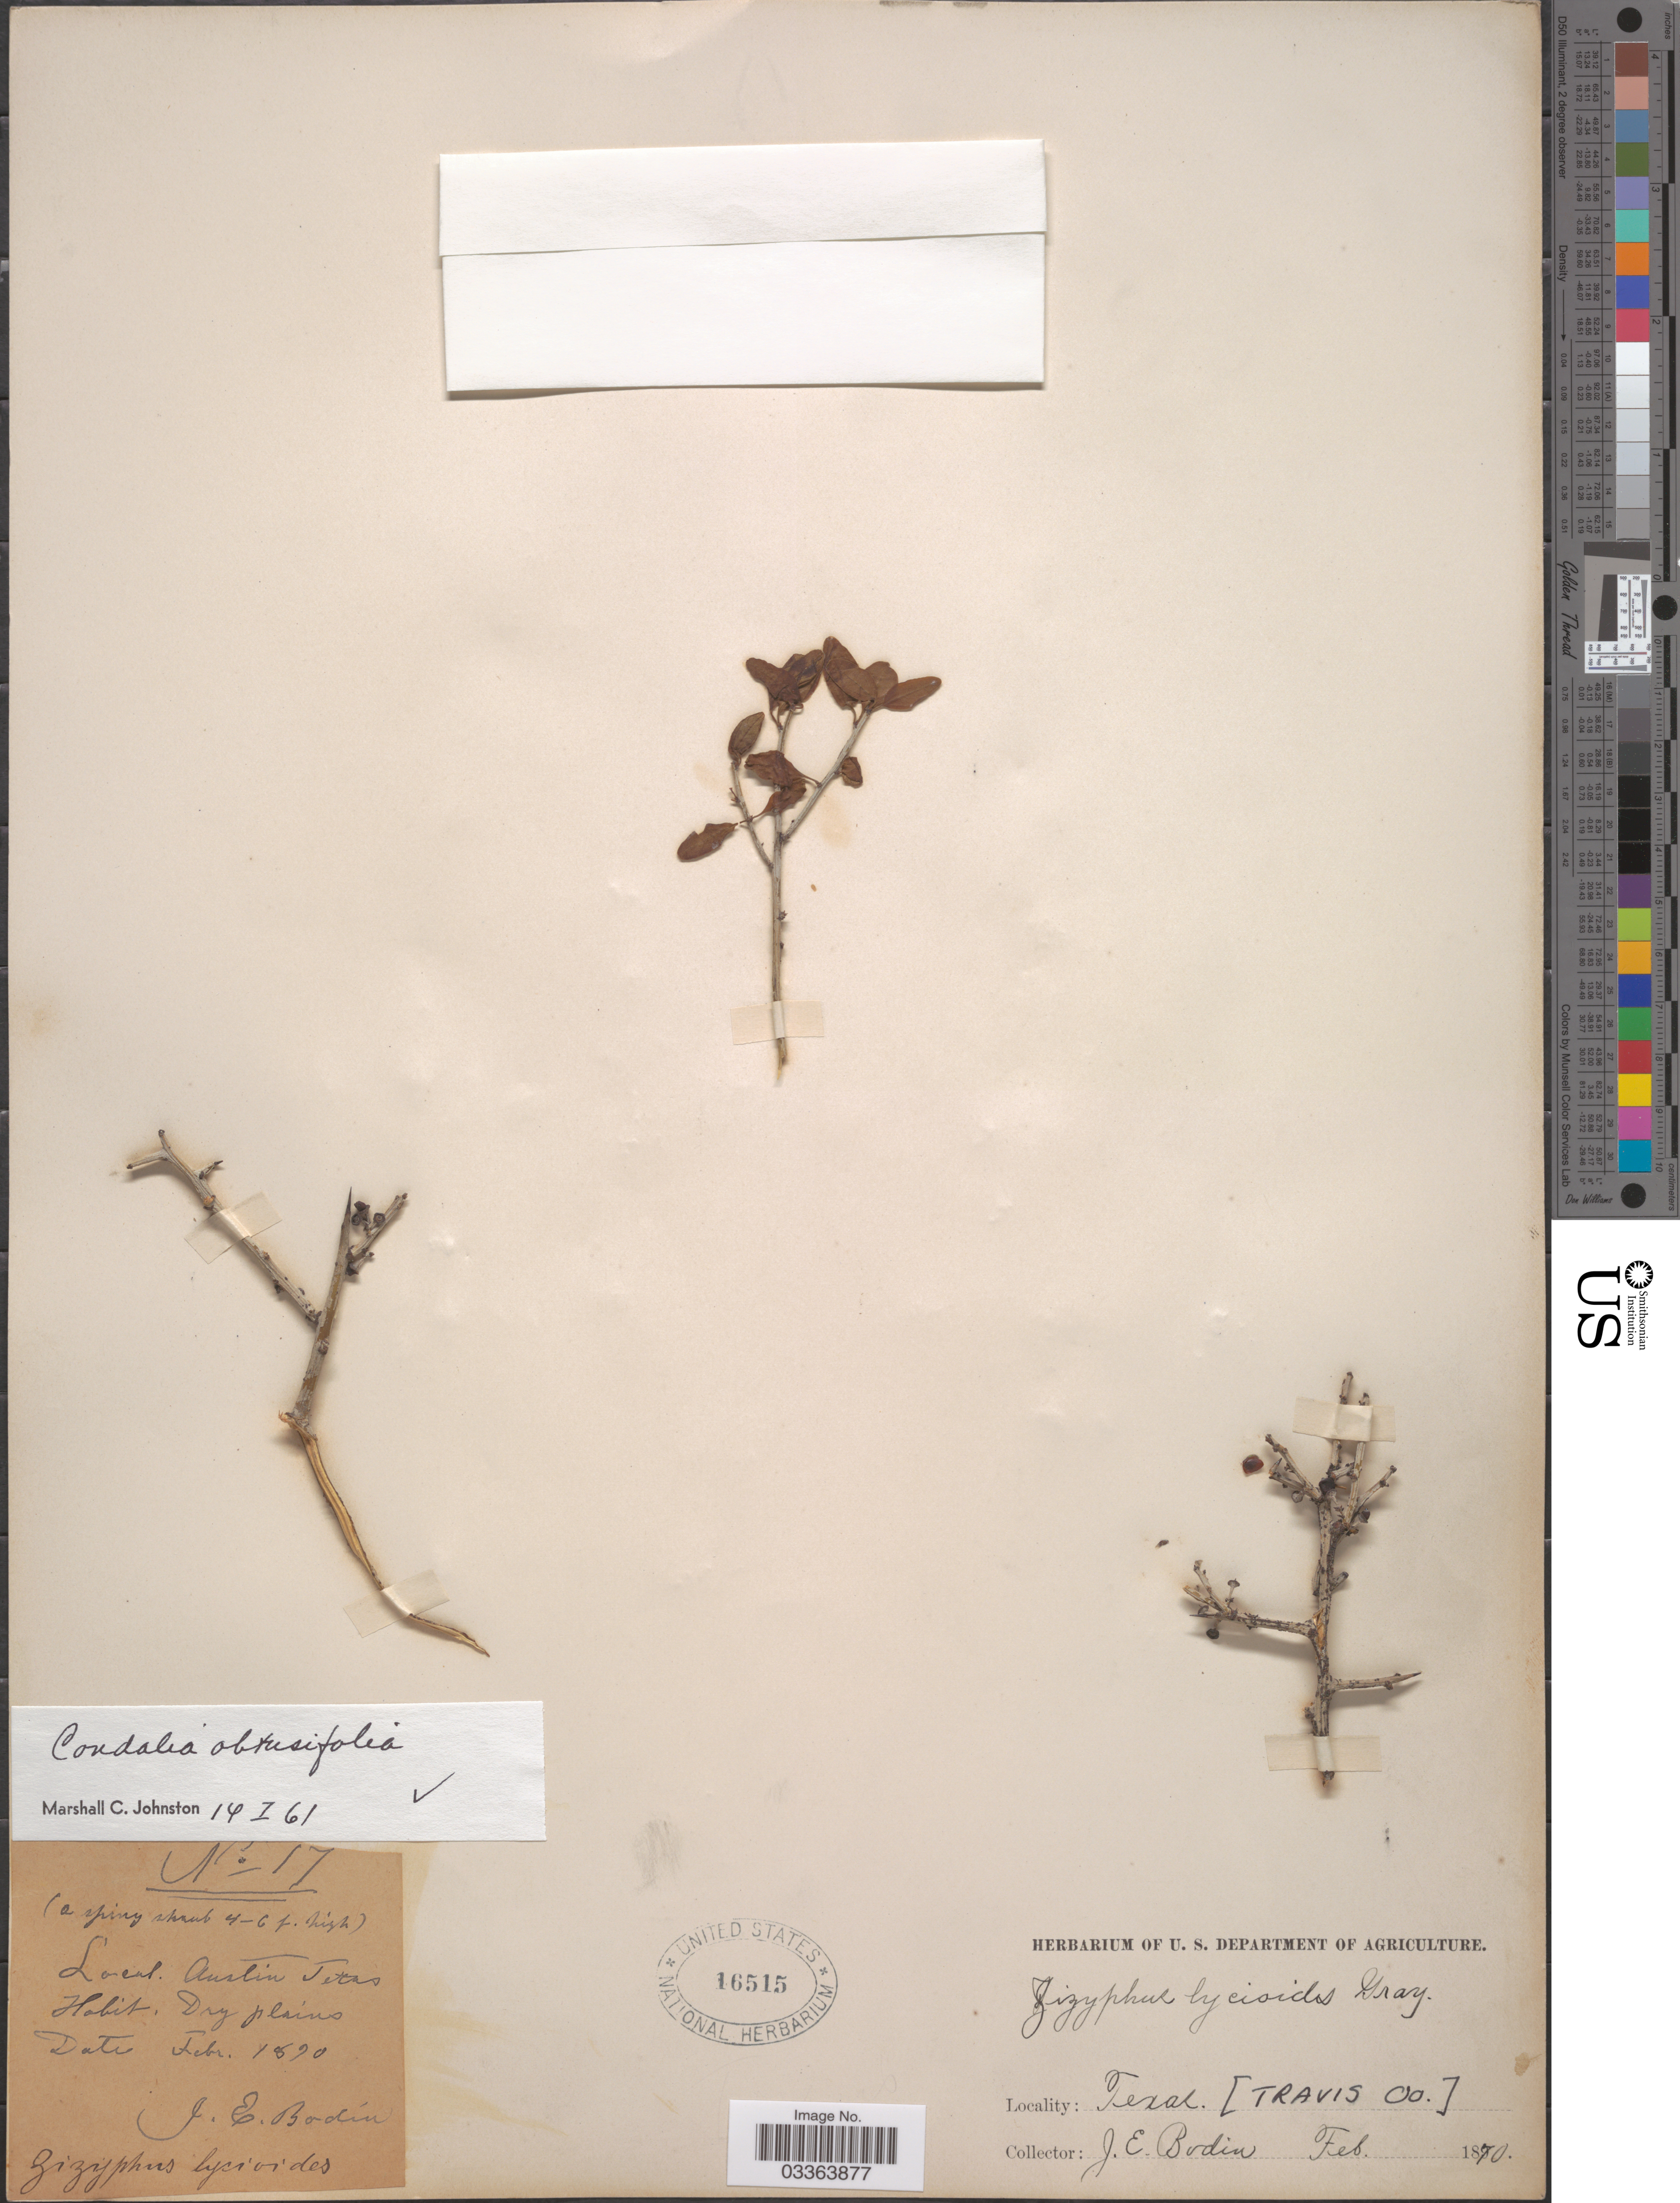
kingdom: Plantae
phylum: Tracheophyta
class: Magnoliopsida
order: Rosales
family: Rhamnaceae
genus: Sarcomphalus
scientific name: Sarcomphalus obtusifolius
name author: (Hook. ex Torr. & A. Gray) Hauenschild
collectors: J. E. Bodin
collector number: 17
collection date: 1870-02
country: United States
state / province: Texas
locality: Austin. Travis Co.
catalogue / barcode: US 16515